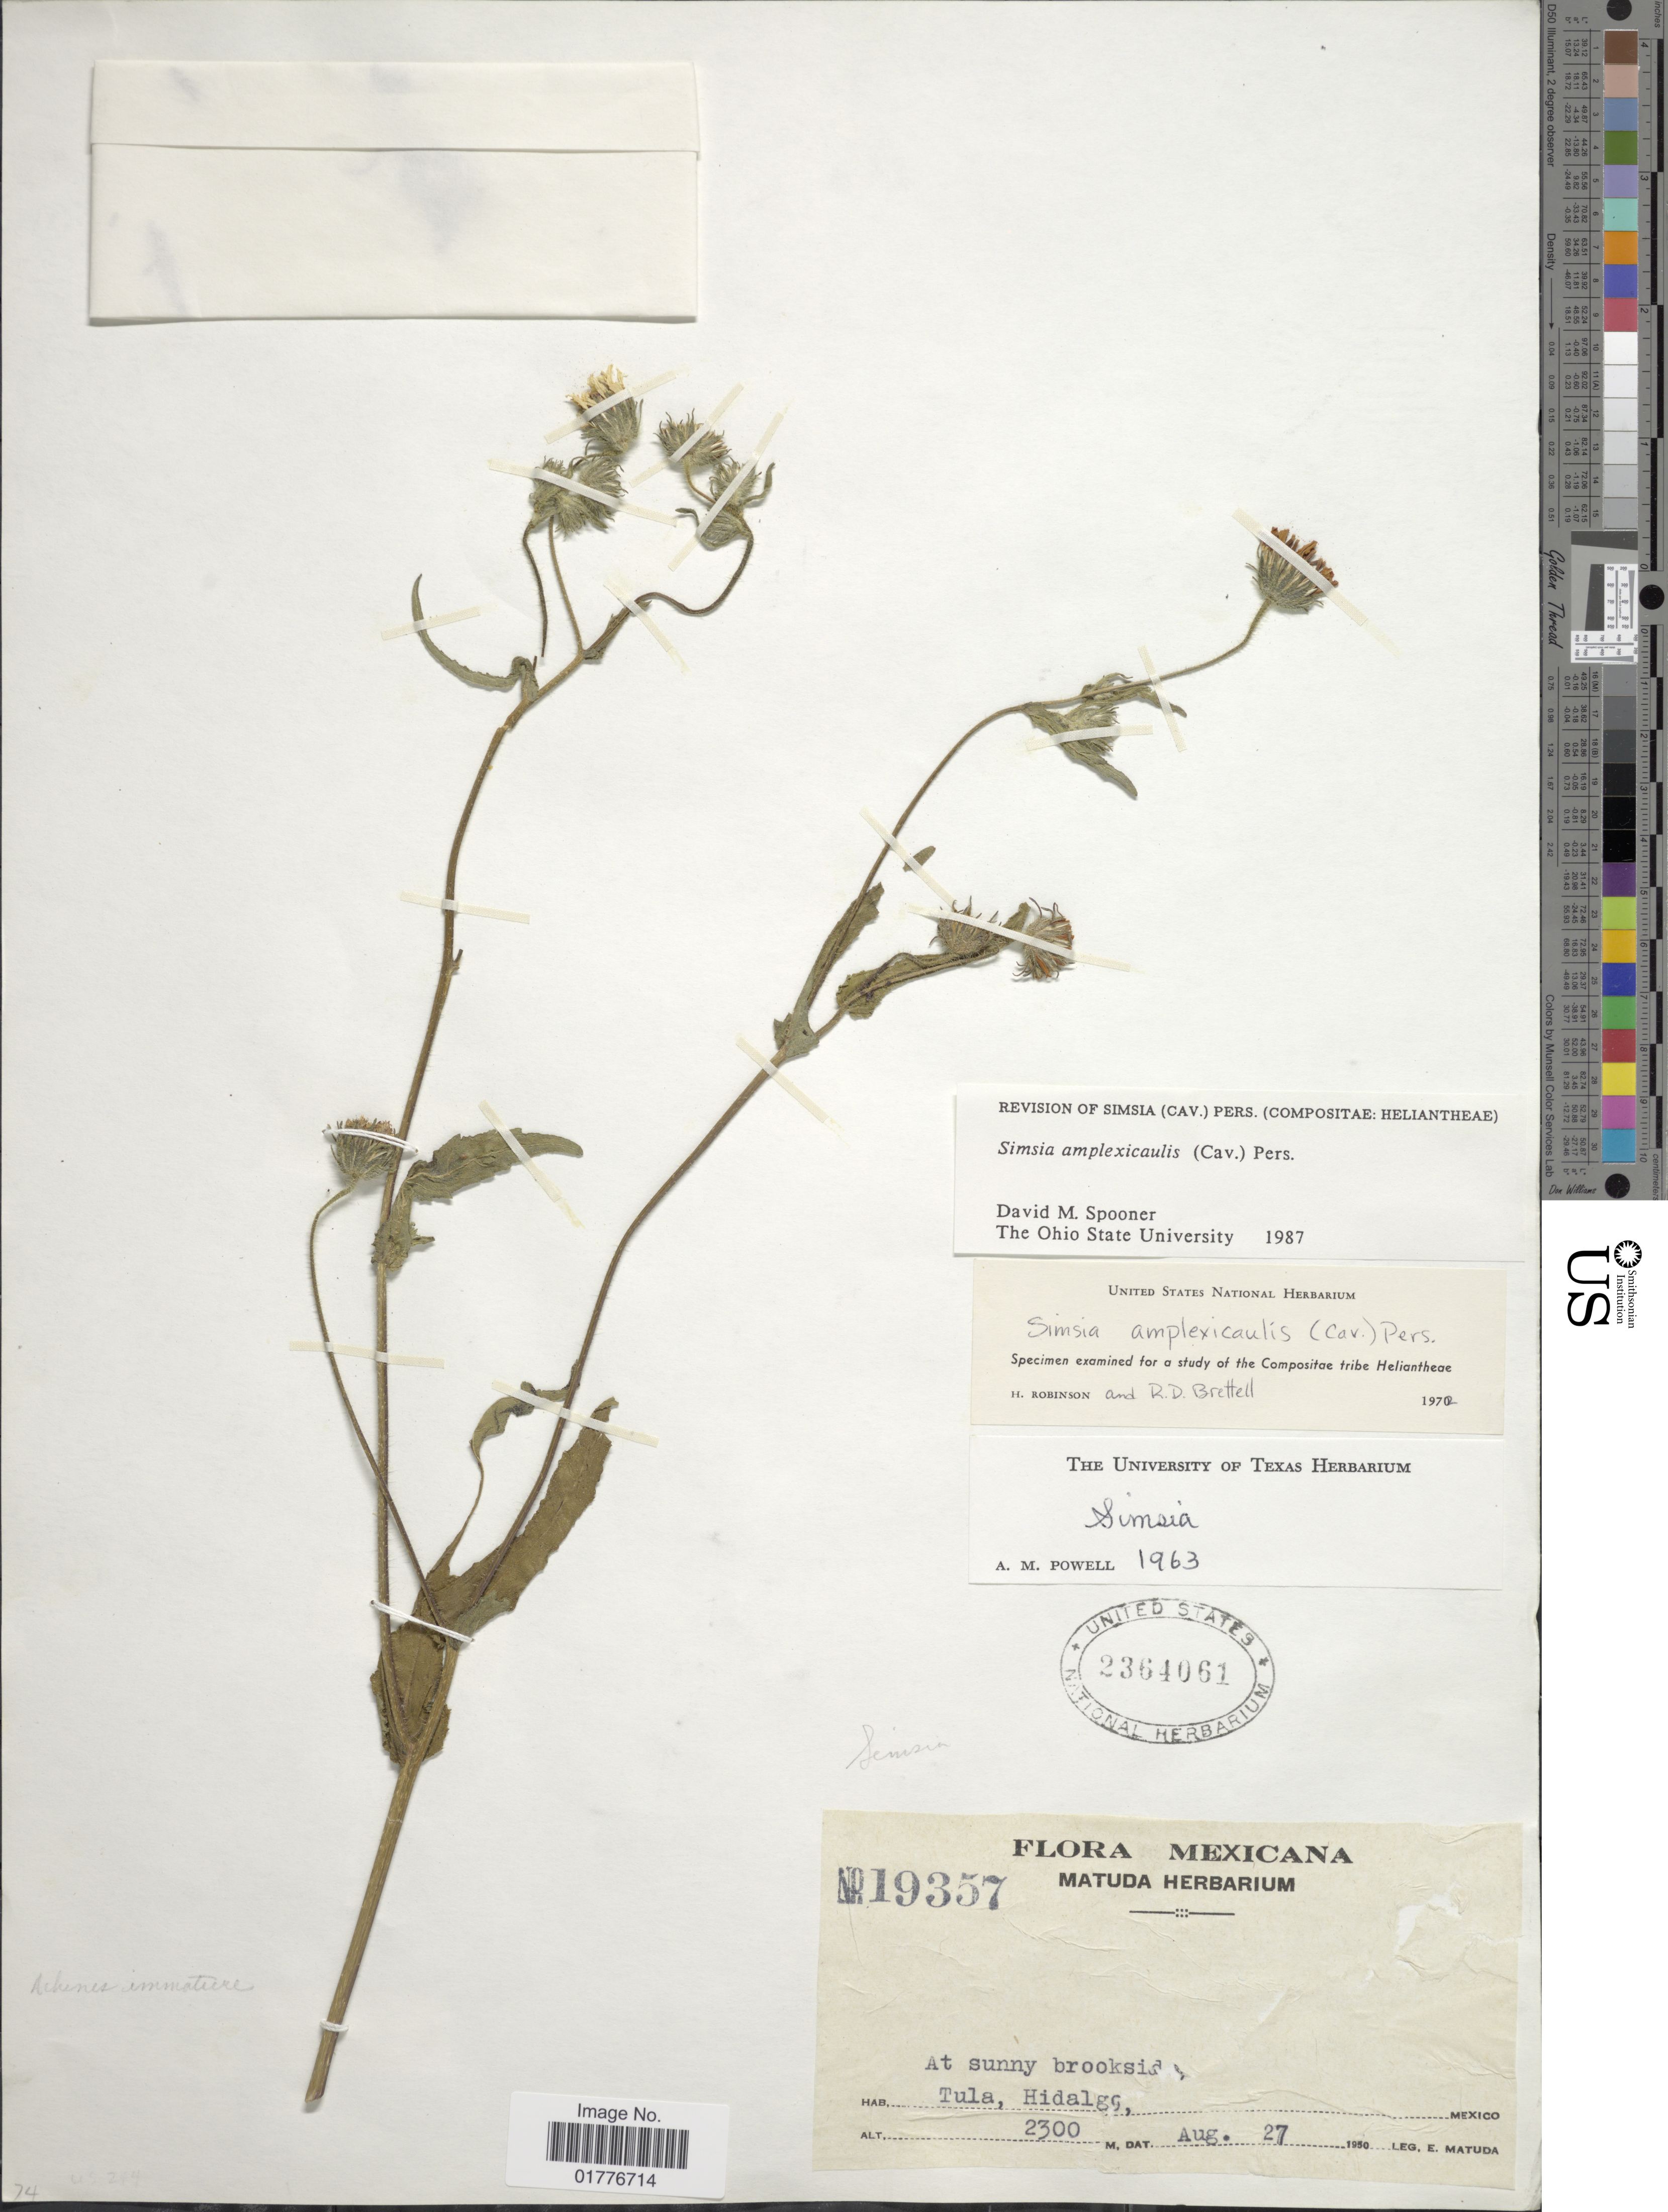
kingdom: Plantae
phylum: Tracheophyta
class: Magnoliopsida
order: Asterales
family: Asteraceae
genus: Simsia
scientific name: Simsia amplexicaulis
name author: (Cav.) Pers.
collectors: E. Matuda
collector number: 19357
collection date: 1950-08-27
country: Mexico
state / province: Hidalgo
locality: Tula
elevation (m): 2300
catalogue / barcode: US 2364061